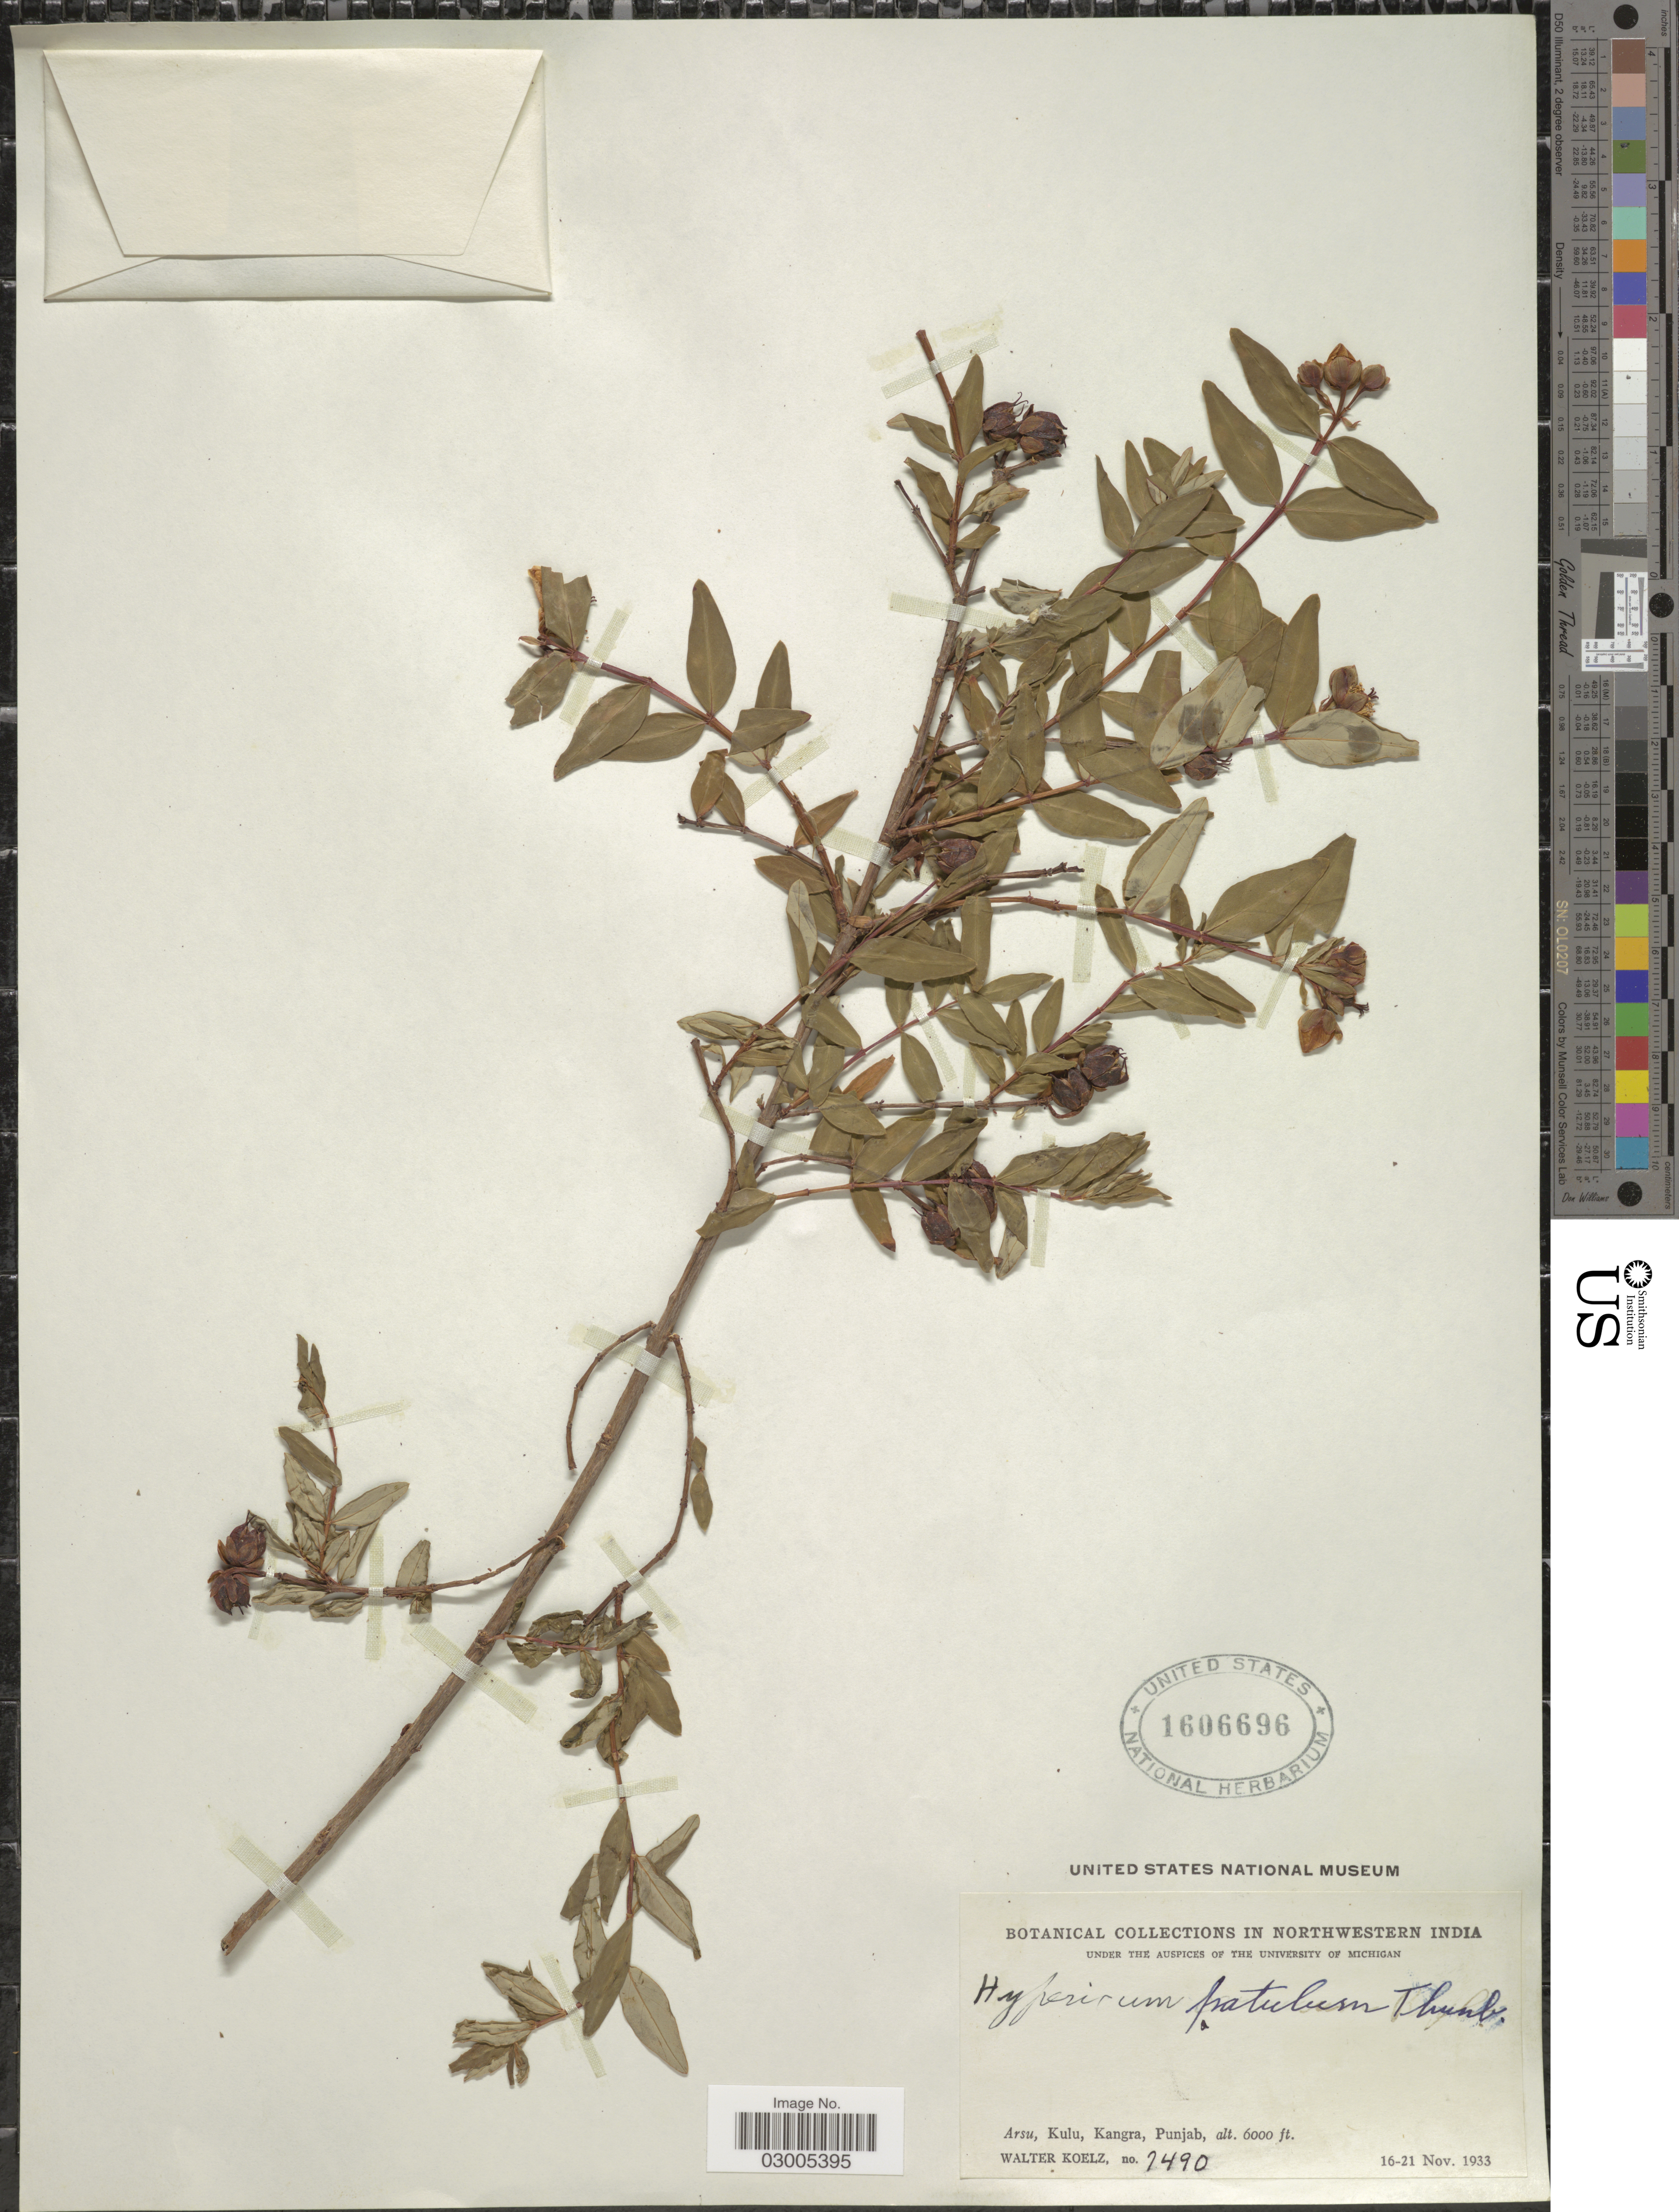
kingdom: Plantae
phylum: Tracheophyta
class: Magnoliopsida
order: Malpighiales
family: Hypericaceae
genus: Hypericum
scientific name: Hypericum patulum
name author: Thunb.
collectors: W. N. Koelz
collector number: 2490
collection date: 1933-11-16/1933-11-21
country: India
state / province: Punjab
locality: Northwestern India. Arsu, Kulu, Kangra.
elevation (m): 1829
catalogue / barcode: US 1606696